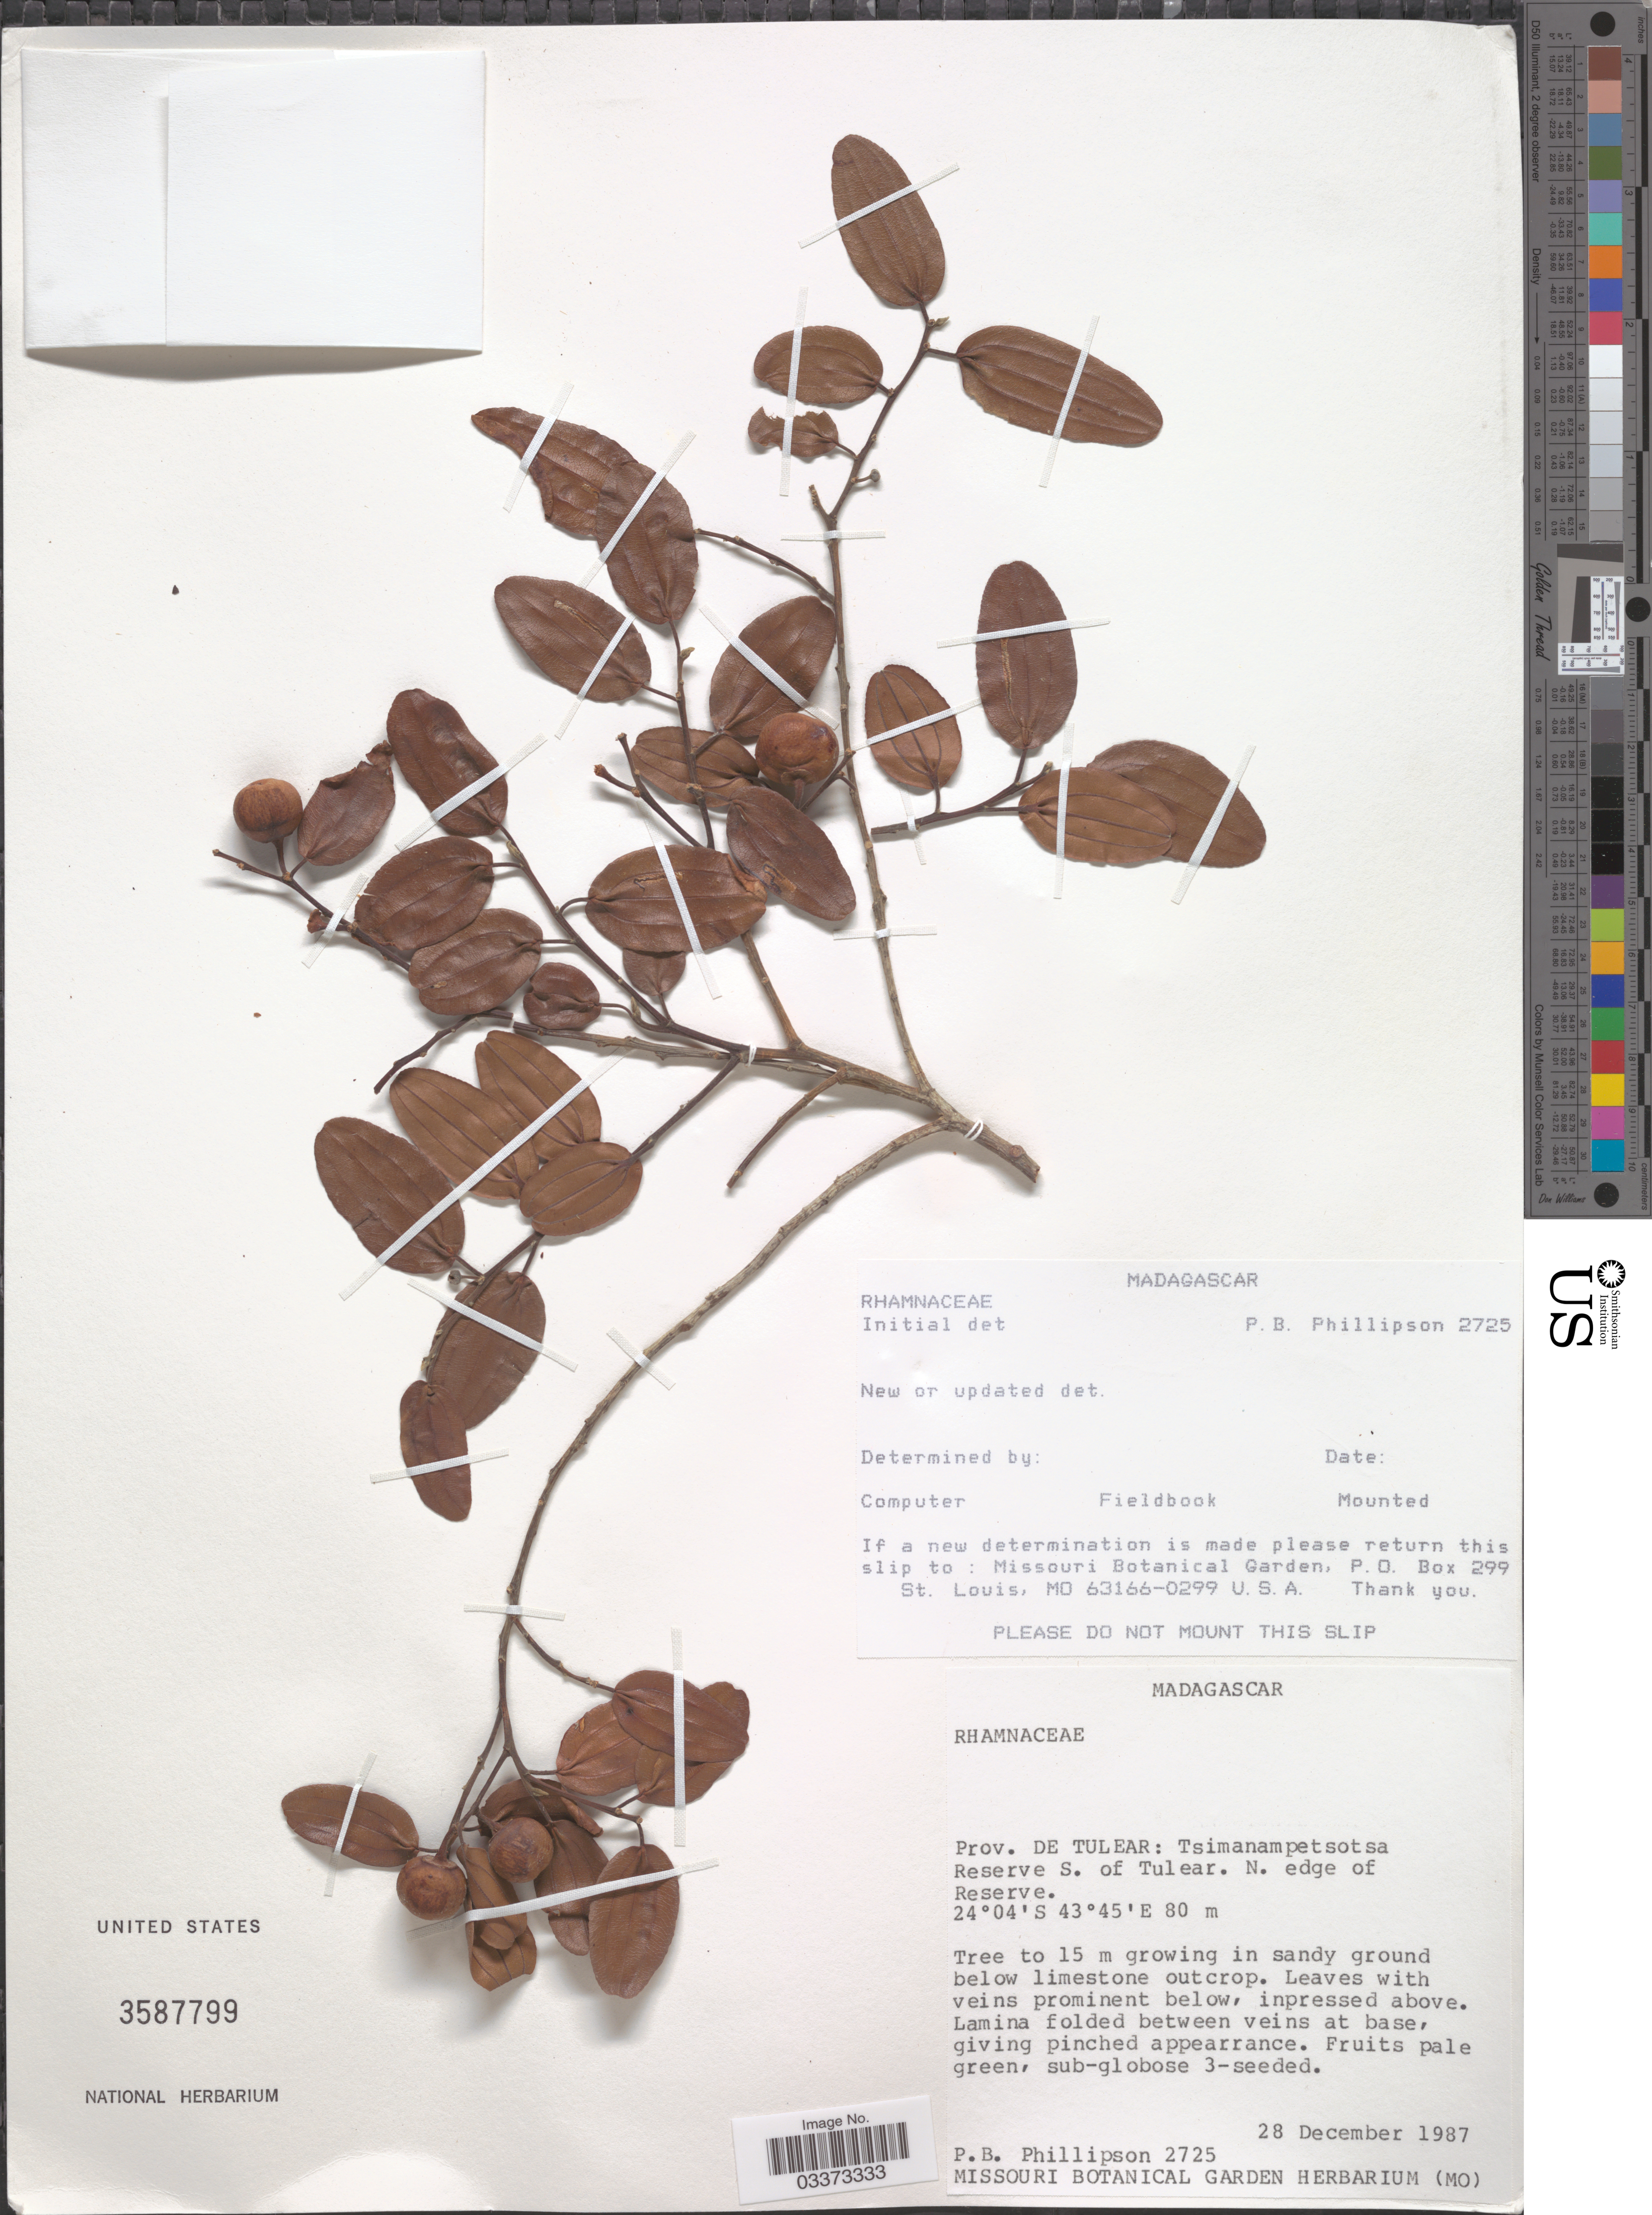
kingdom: Plantae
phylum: Tracheophyta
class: Magnoliopsida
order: Rosales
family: Rhamnaceae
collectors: P. B. Phillipson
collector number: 2725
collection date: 1987-12-28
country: Madagascar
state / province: Atsimo-Andrefana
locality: Prov. De Tulear: Tsimanampetsotsa Reserve S. of Tulear. N. edge of Reserve.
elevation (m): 80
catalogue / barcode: US 3587799